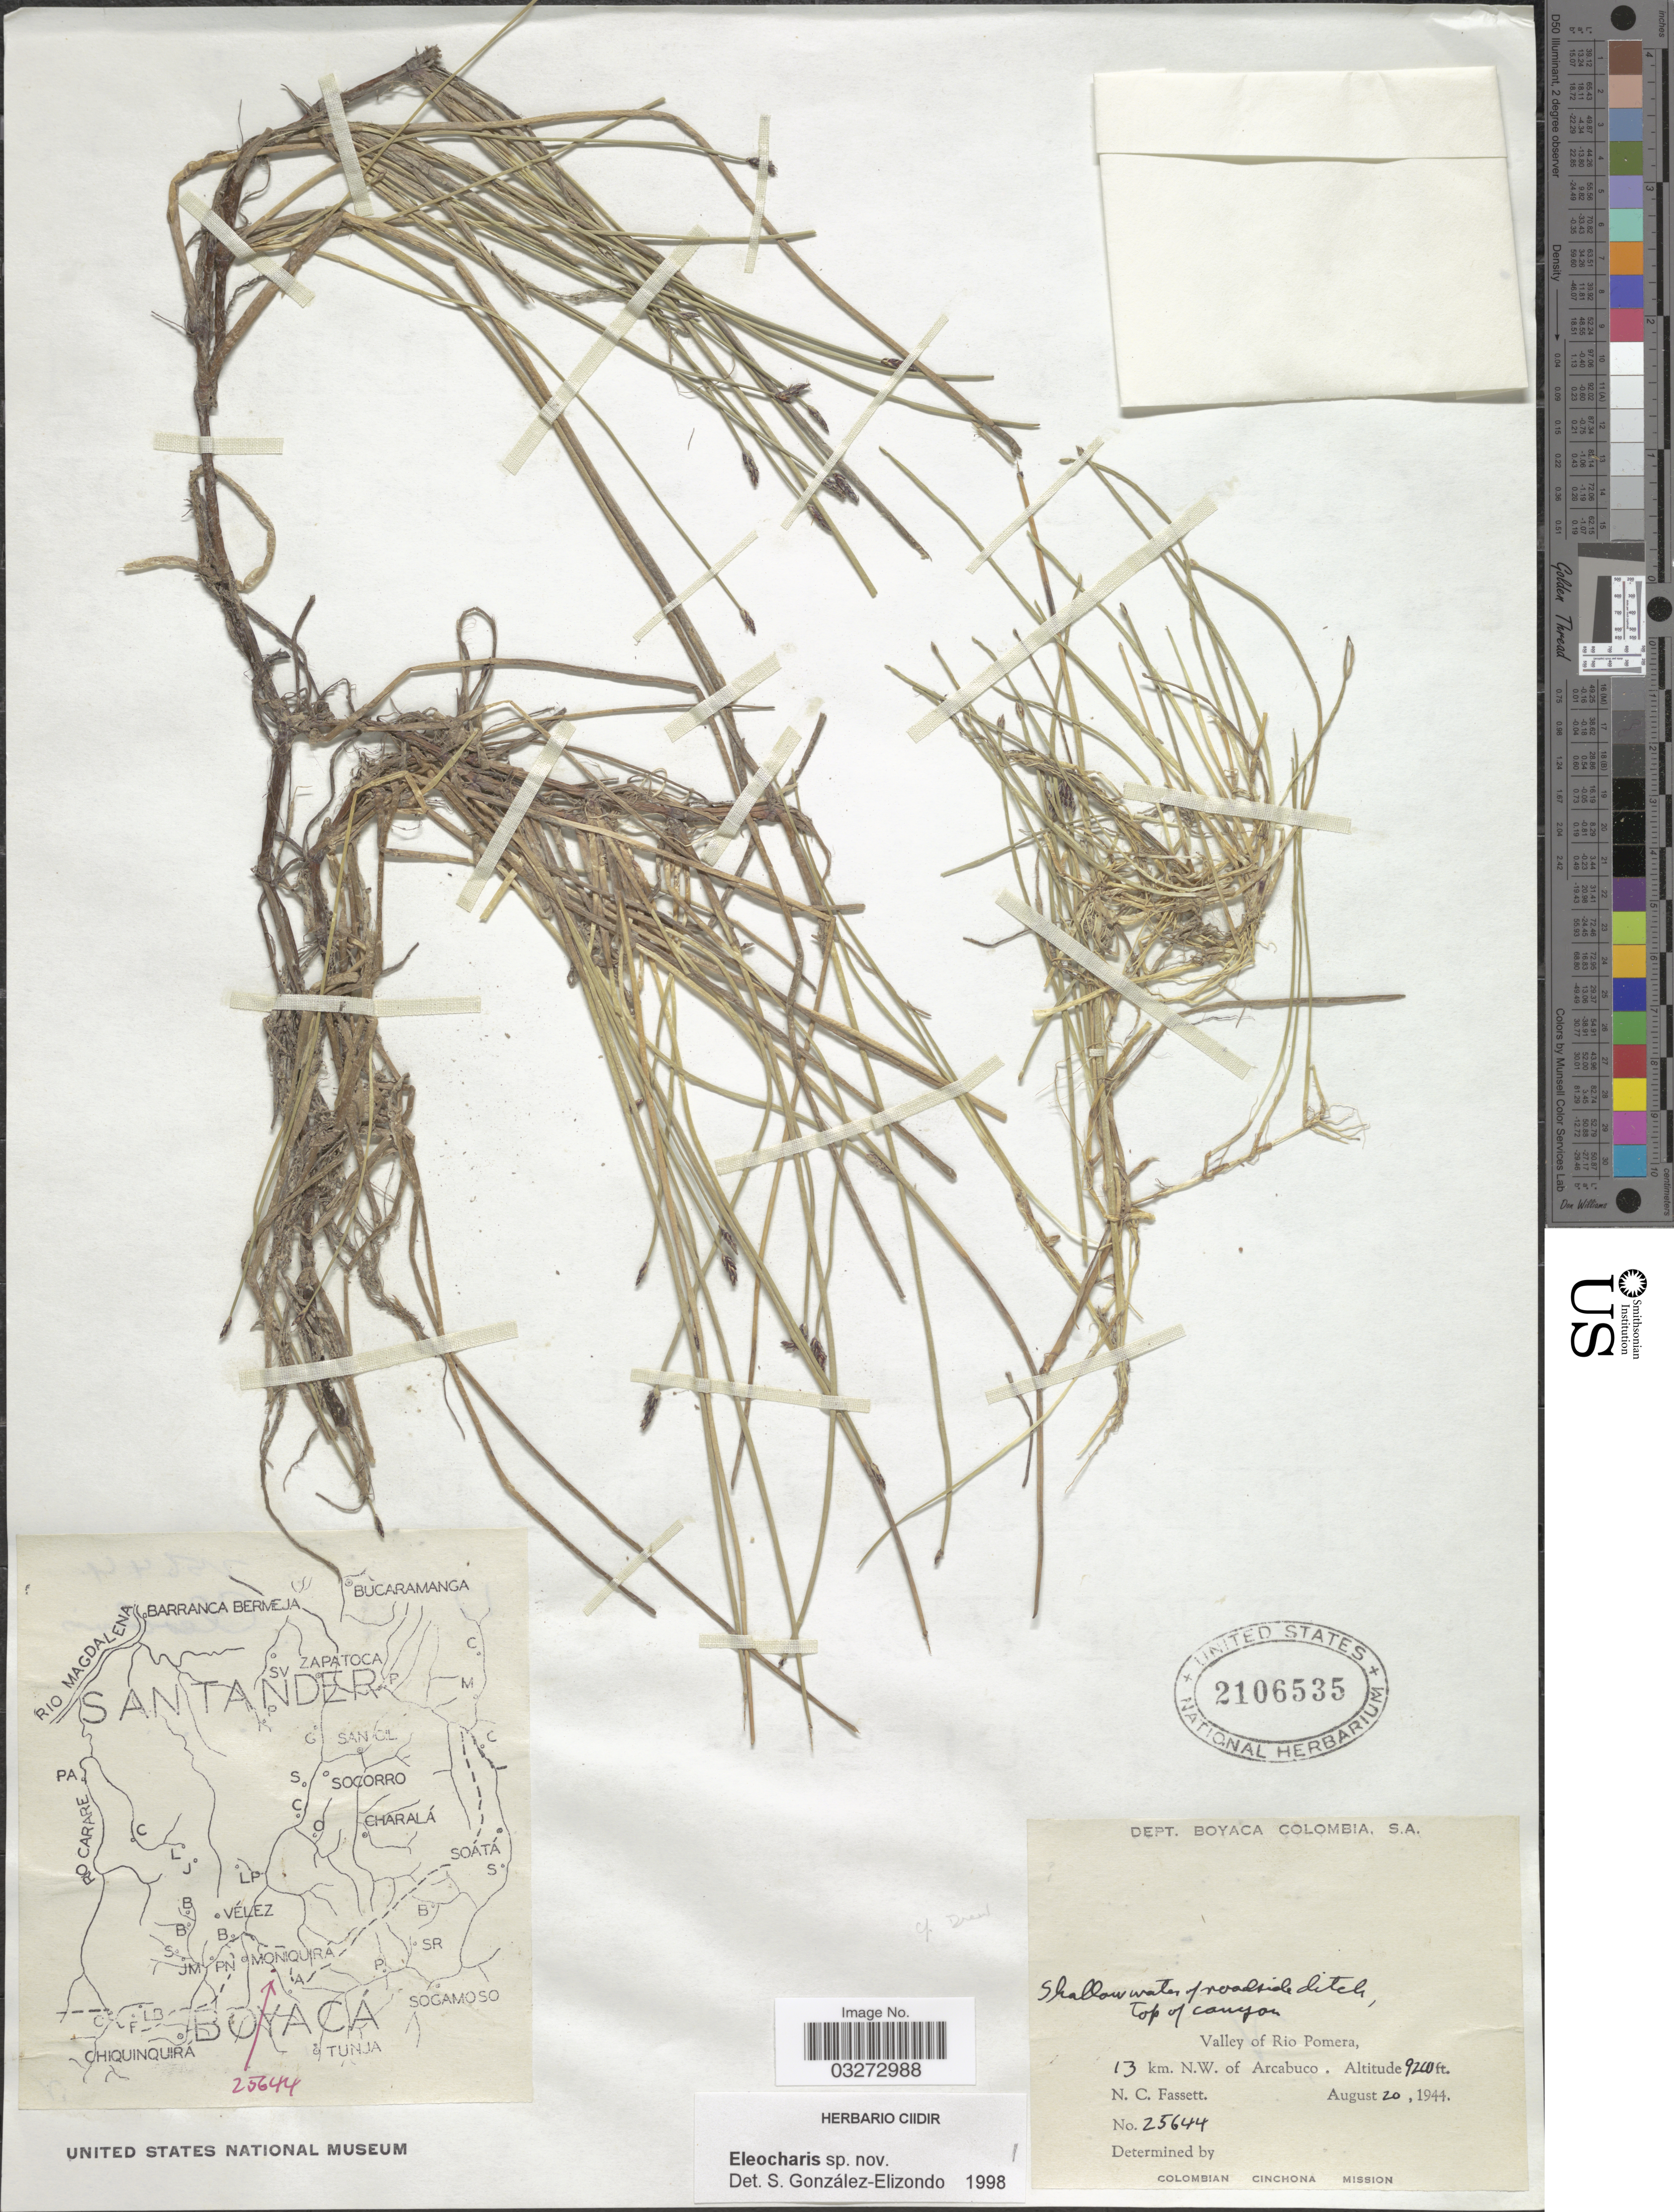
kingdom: Plantae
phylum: Tracheophyta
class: Liliopsida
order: Poales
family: Cyperaceae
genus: Eleocharis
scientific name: Eleocharis sp.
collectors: N. C. Fassett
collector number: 25644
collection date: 1944-08-20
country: Colombia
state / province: Boyacá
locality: Dept. Boyaca. Valley of Rio Pomera, 13 km. N.W. of Arcabuco.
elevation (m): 2804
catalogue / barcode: US 2106535